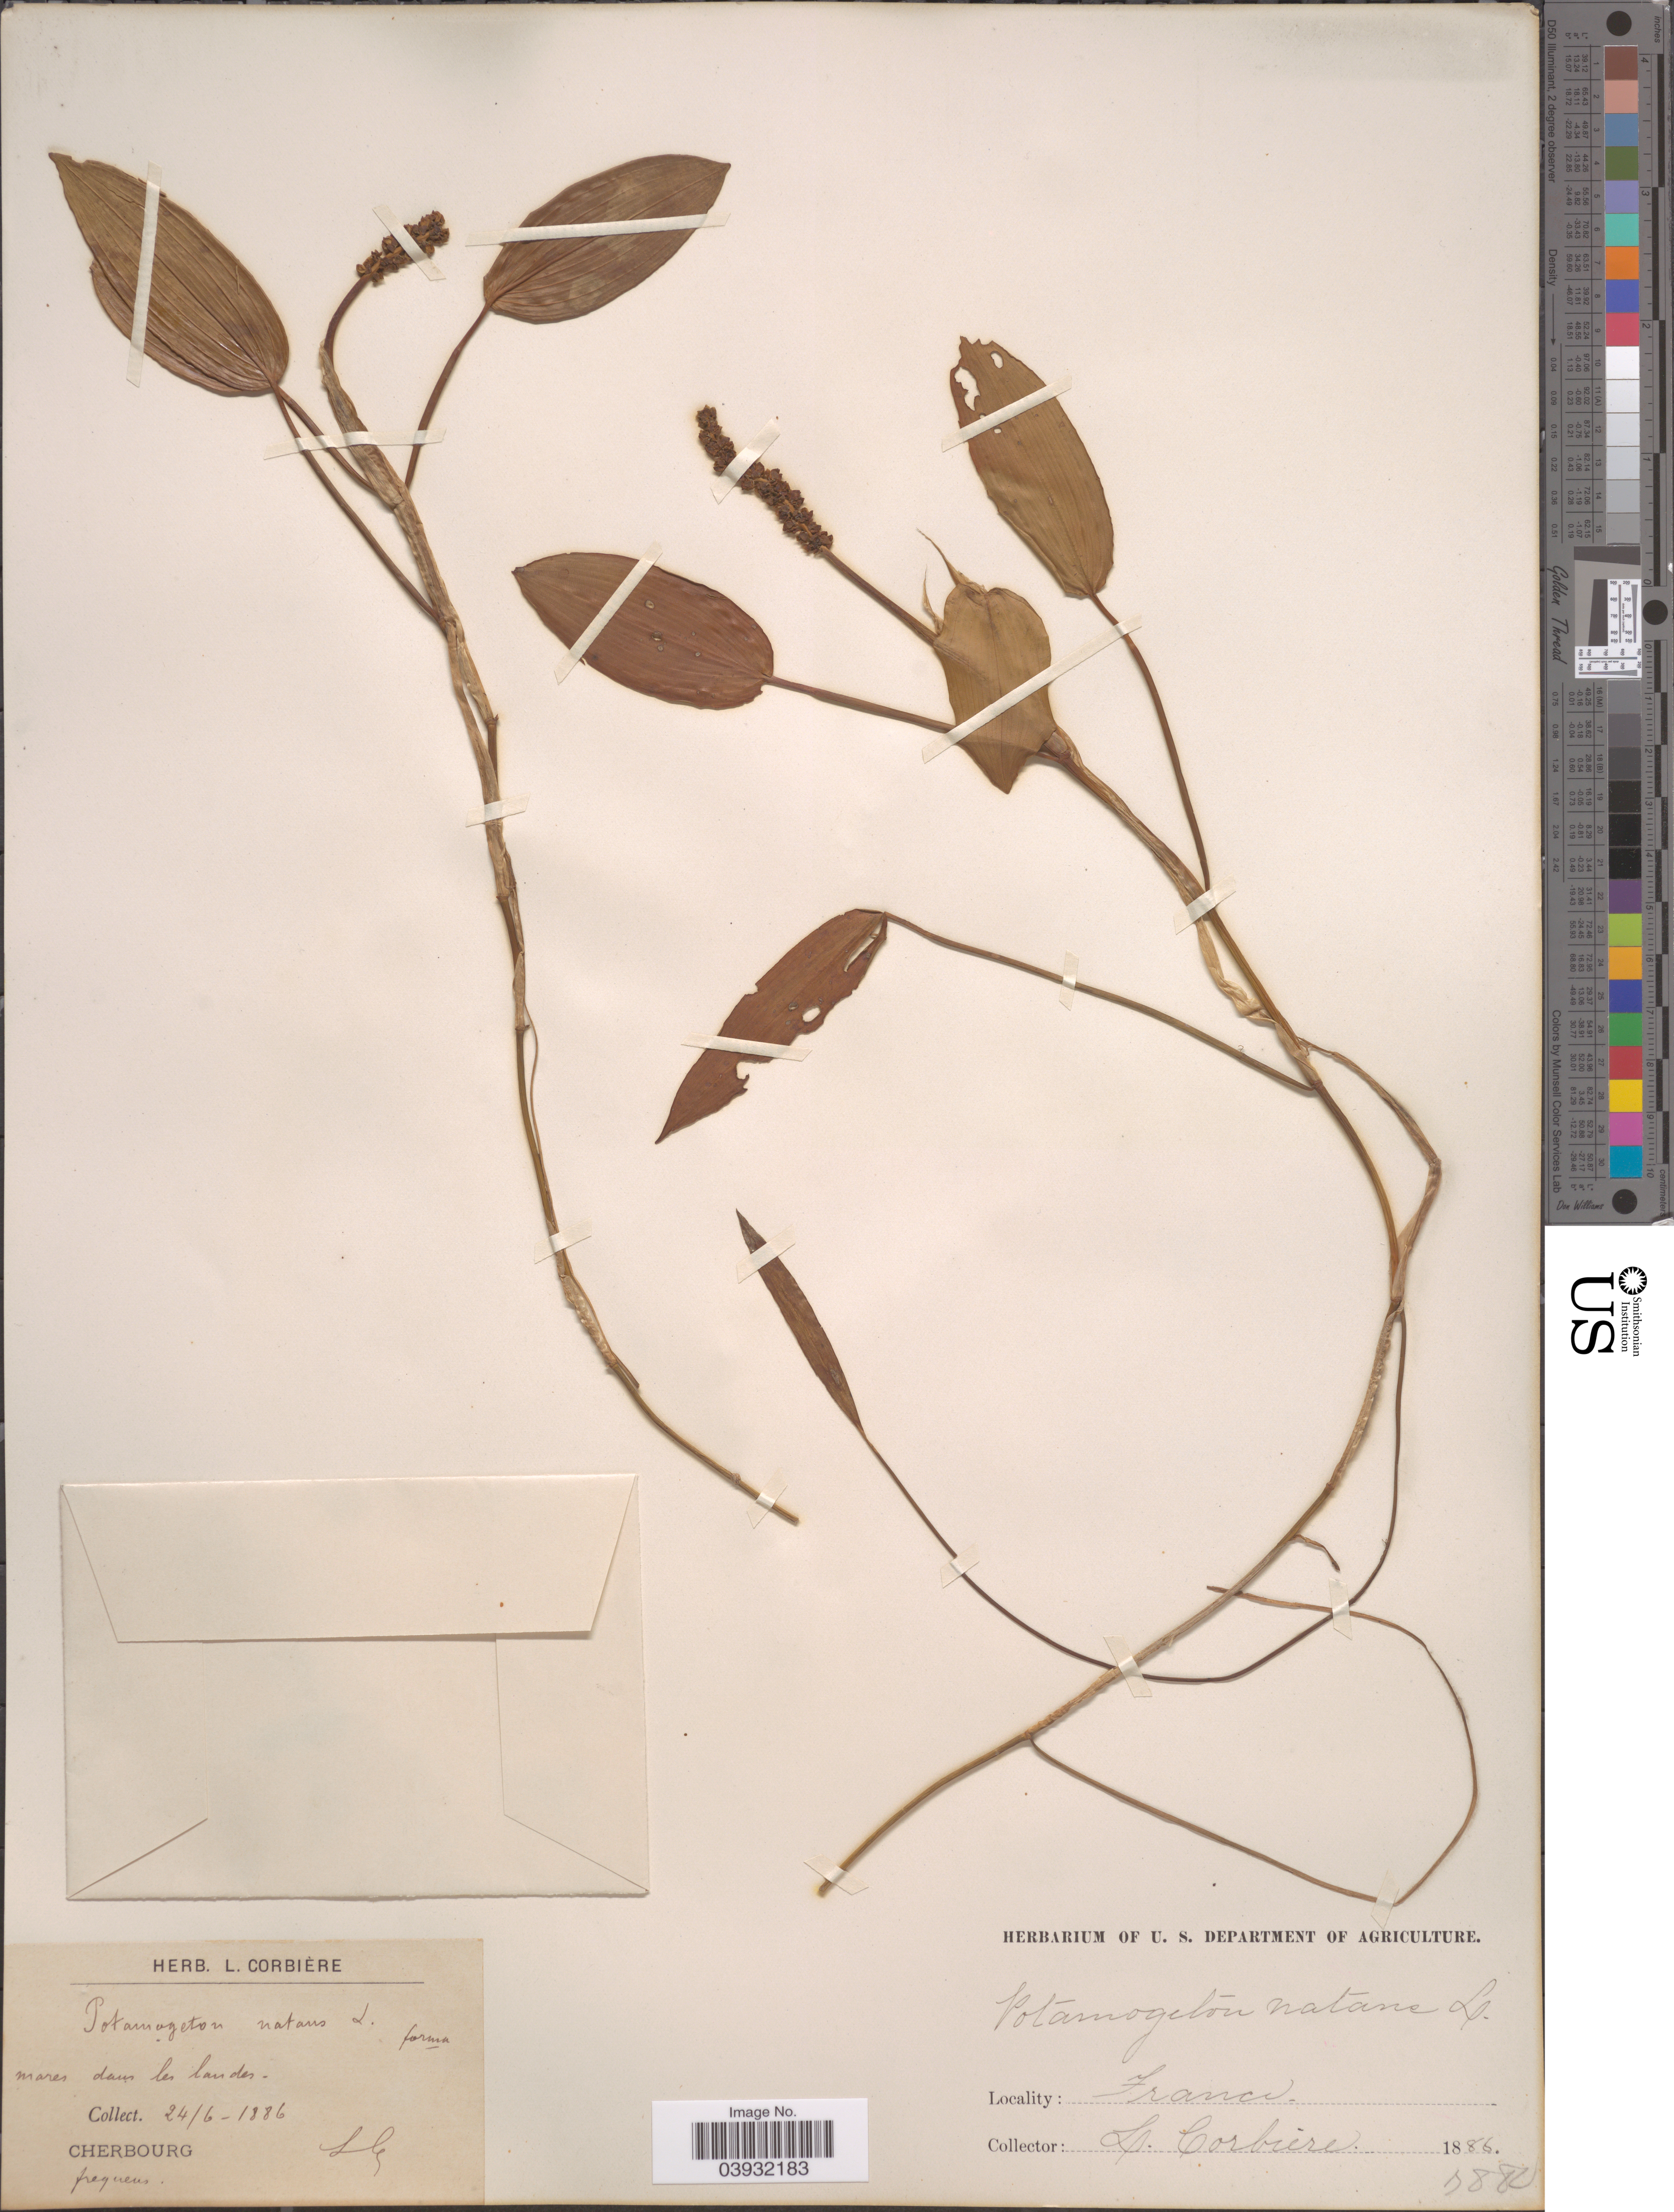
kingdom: Plantae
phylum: Tracheophyta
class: Liliopsida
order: Alismatales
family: Potamogetonaceae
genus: Potamogeton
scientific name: Potamogeton natans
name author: L.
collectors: L. Corbière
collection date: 1886-06-24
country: France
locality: Cherbourg.